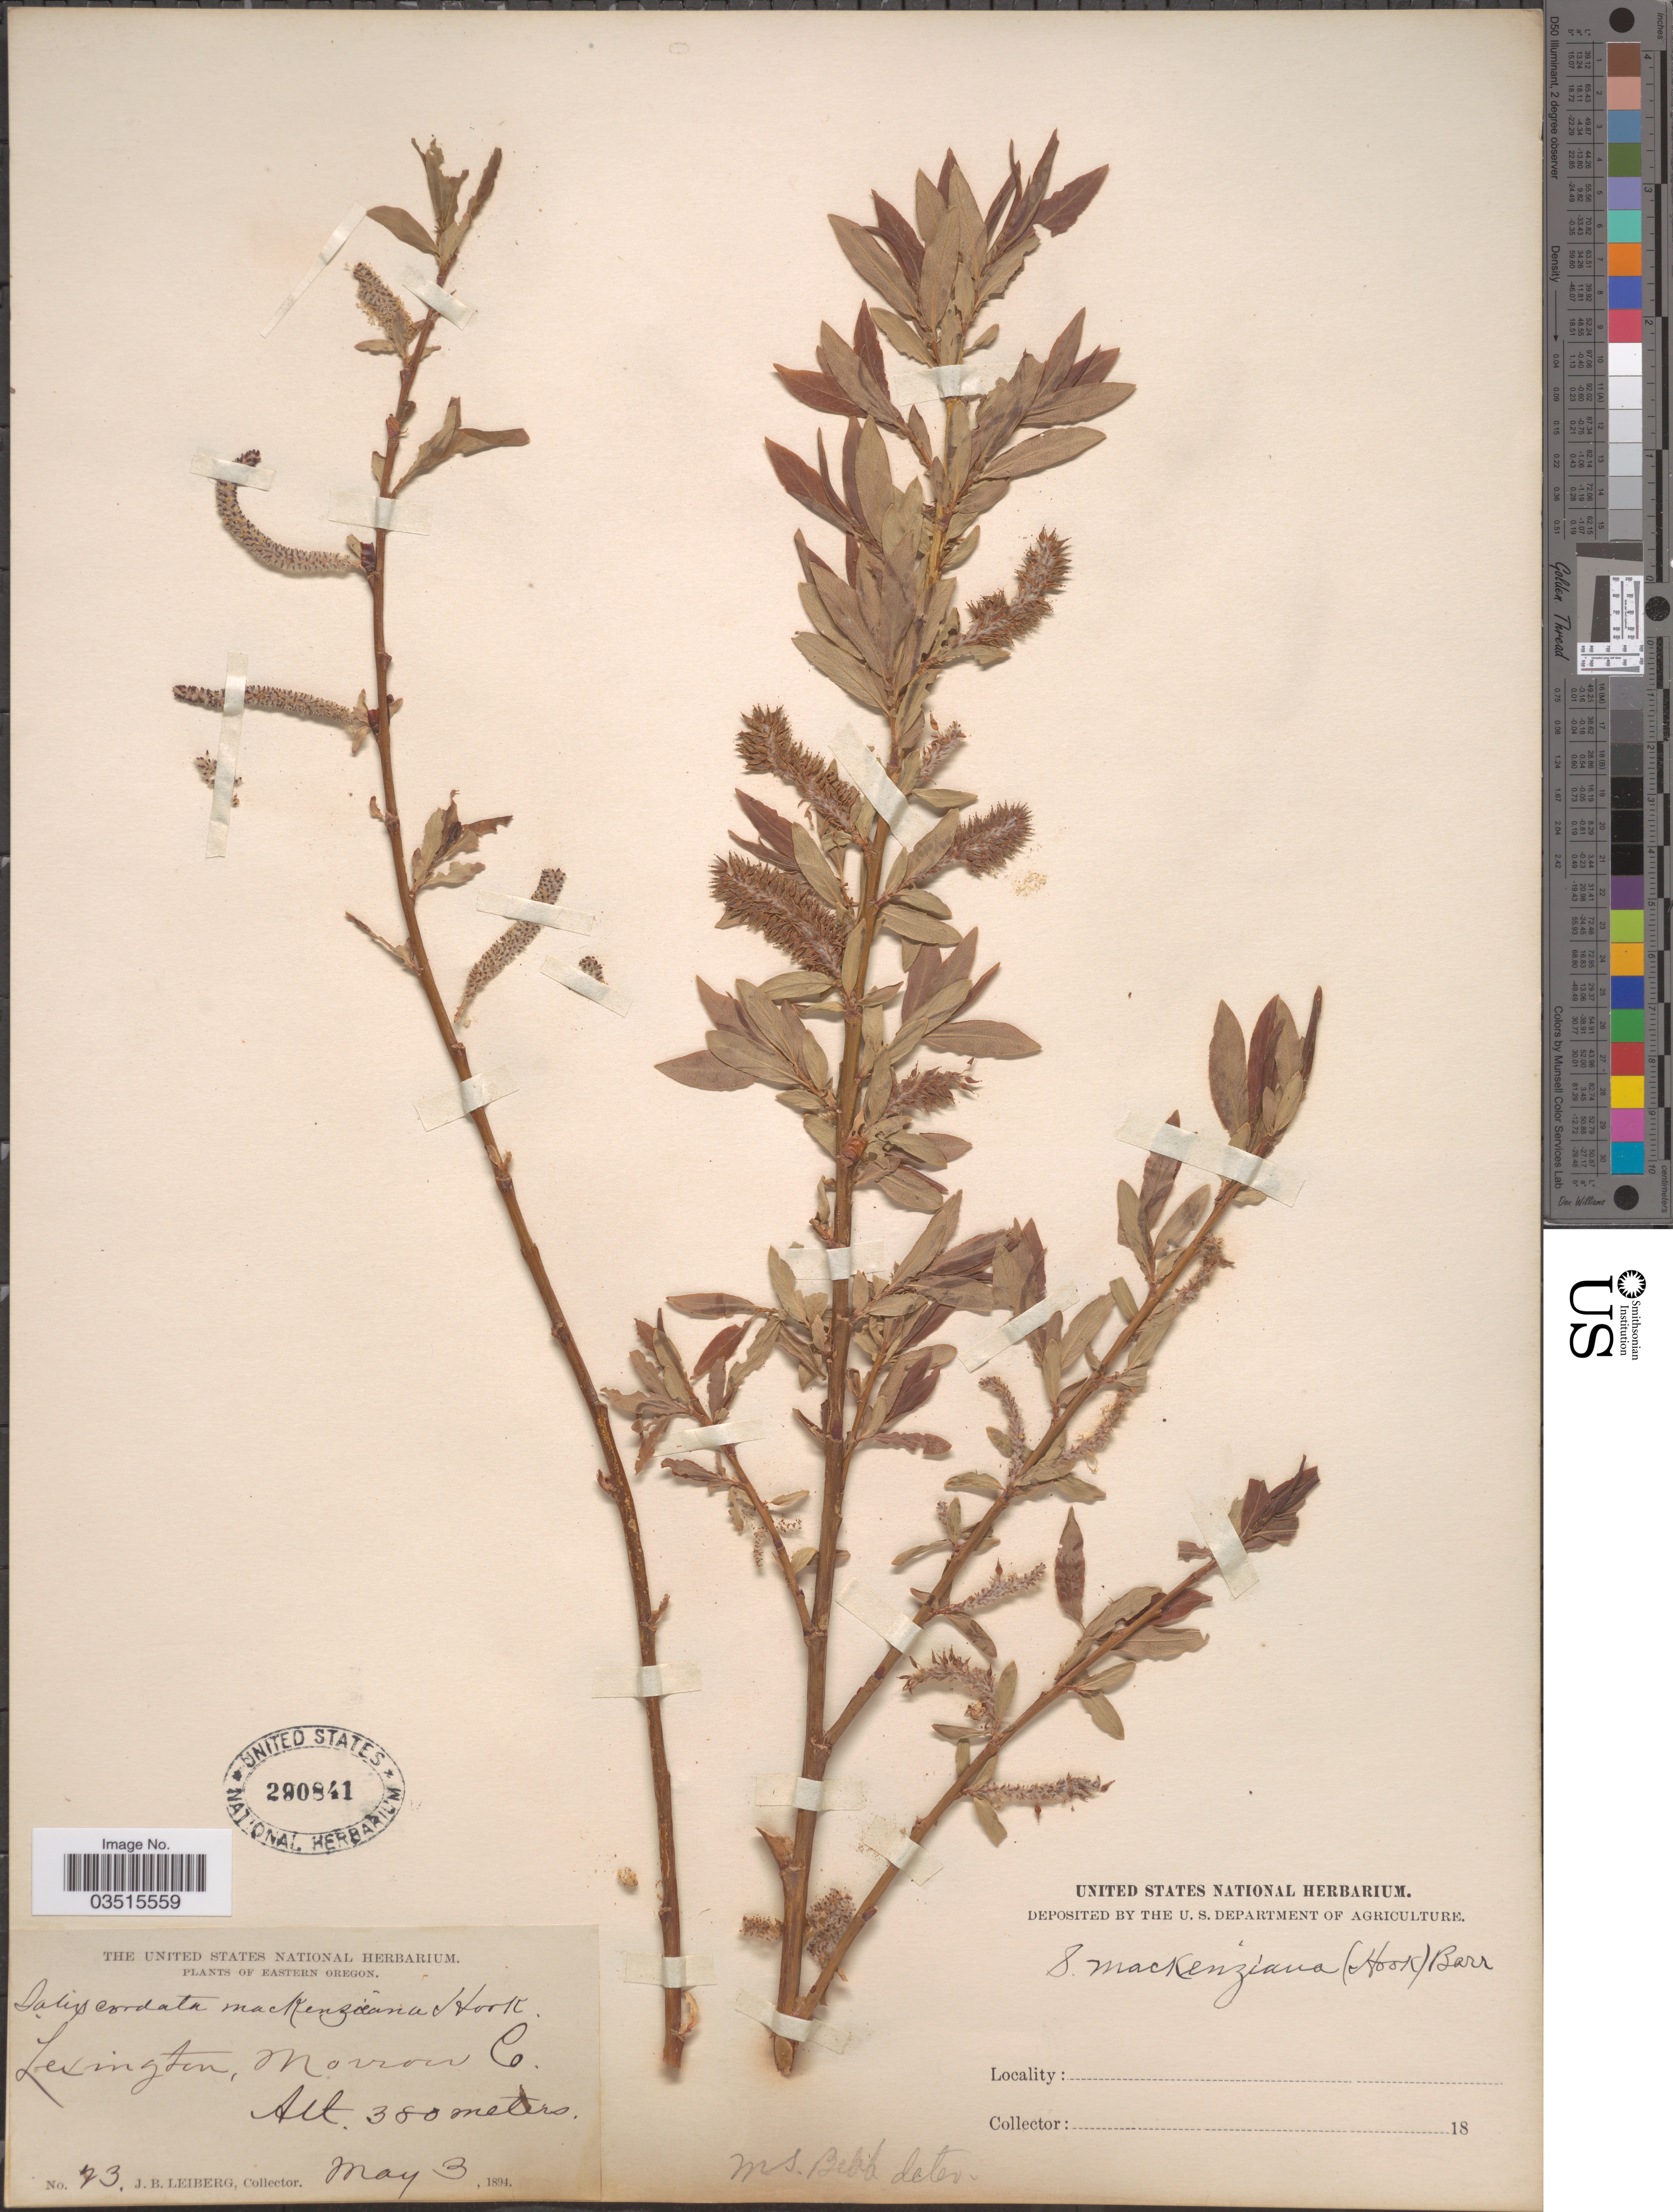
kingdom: Plantae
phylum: Tracheophyta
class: Magnoliopsida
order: Malpighiales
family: Salicaceae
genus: Salix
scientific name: Salix mackenziana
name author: (Hook.) Barratt ex Hook.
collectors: J. B. Leiberg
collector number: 23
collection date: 1894-05-03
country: United States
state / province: Oregon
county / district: Marion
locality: Eastern Oregon. Lexington, Marion Co.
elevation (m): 380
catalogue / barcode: US 290841